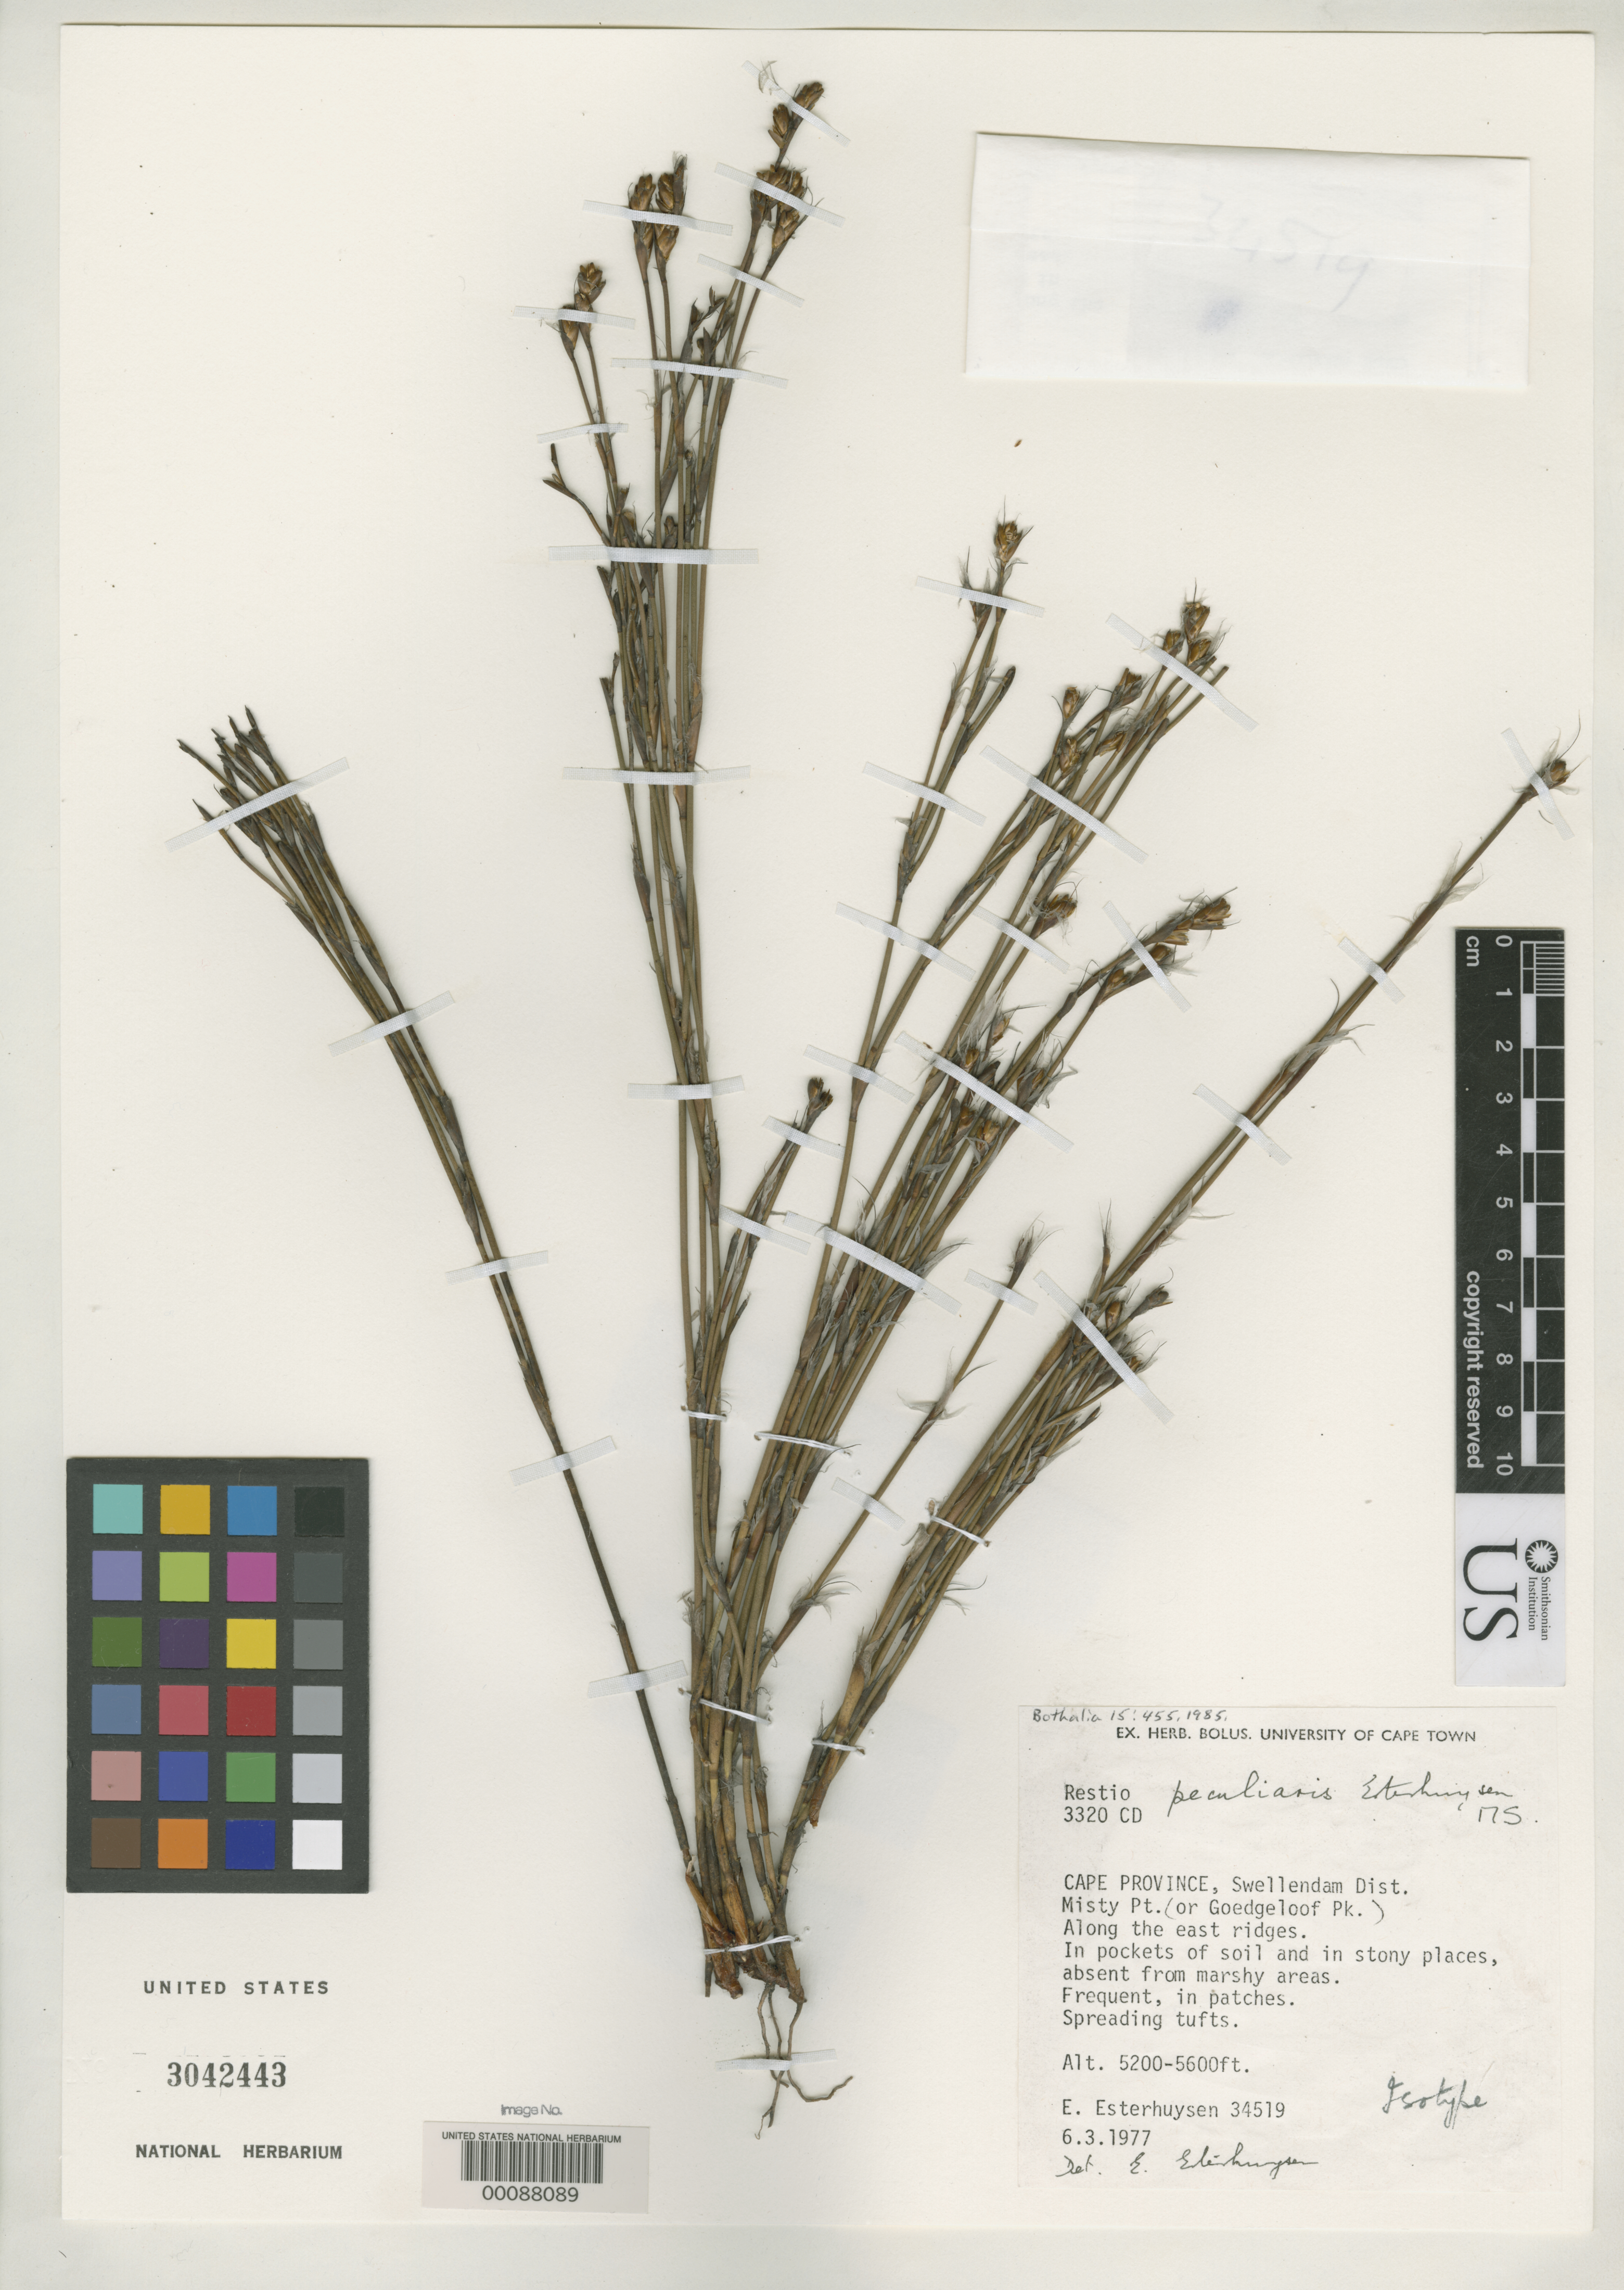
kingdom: Plantae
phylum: Tracheophyta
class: Liliopsida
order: Poales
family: Restionaceae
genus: Restio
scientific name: Restio peculiaris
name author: Esterh.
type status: Isotype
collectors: E. E. Esterhuysen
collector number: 34519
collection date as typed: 06 Mar 1977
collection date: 1977-03-06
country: South Africa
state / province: Western Cape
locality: Misty Point (Orgoedgeloof Peak). Swellendam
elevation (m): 1585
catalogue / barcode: US 3042443